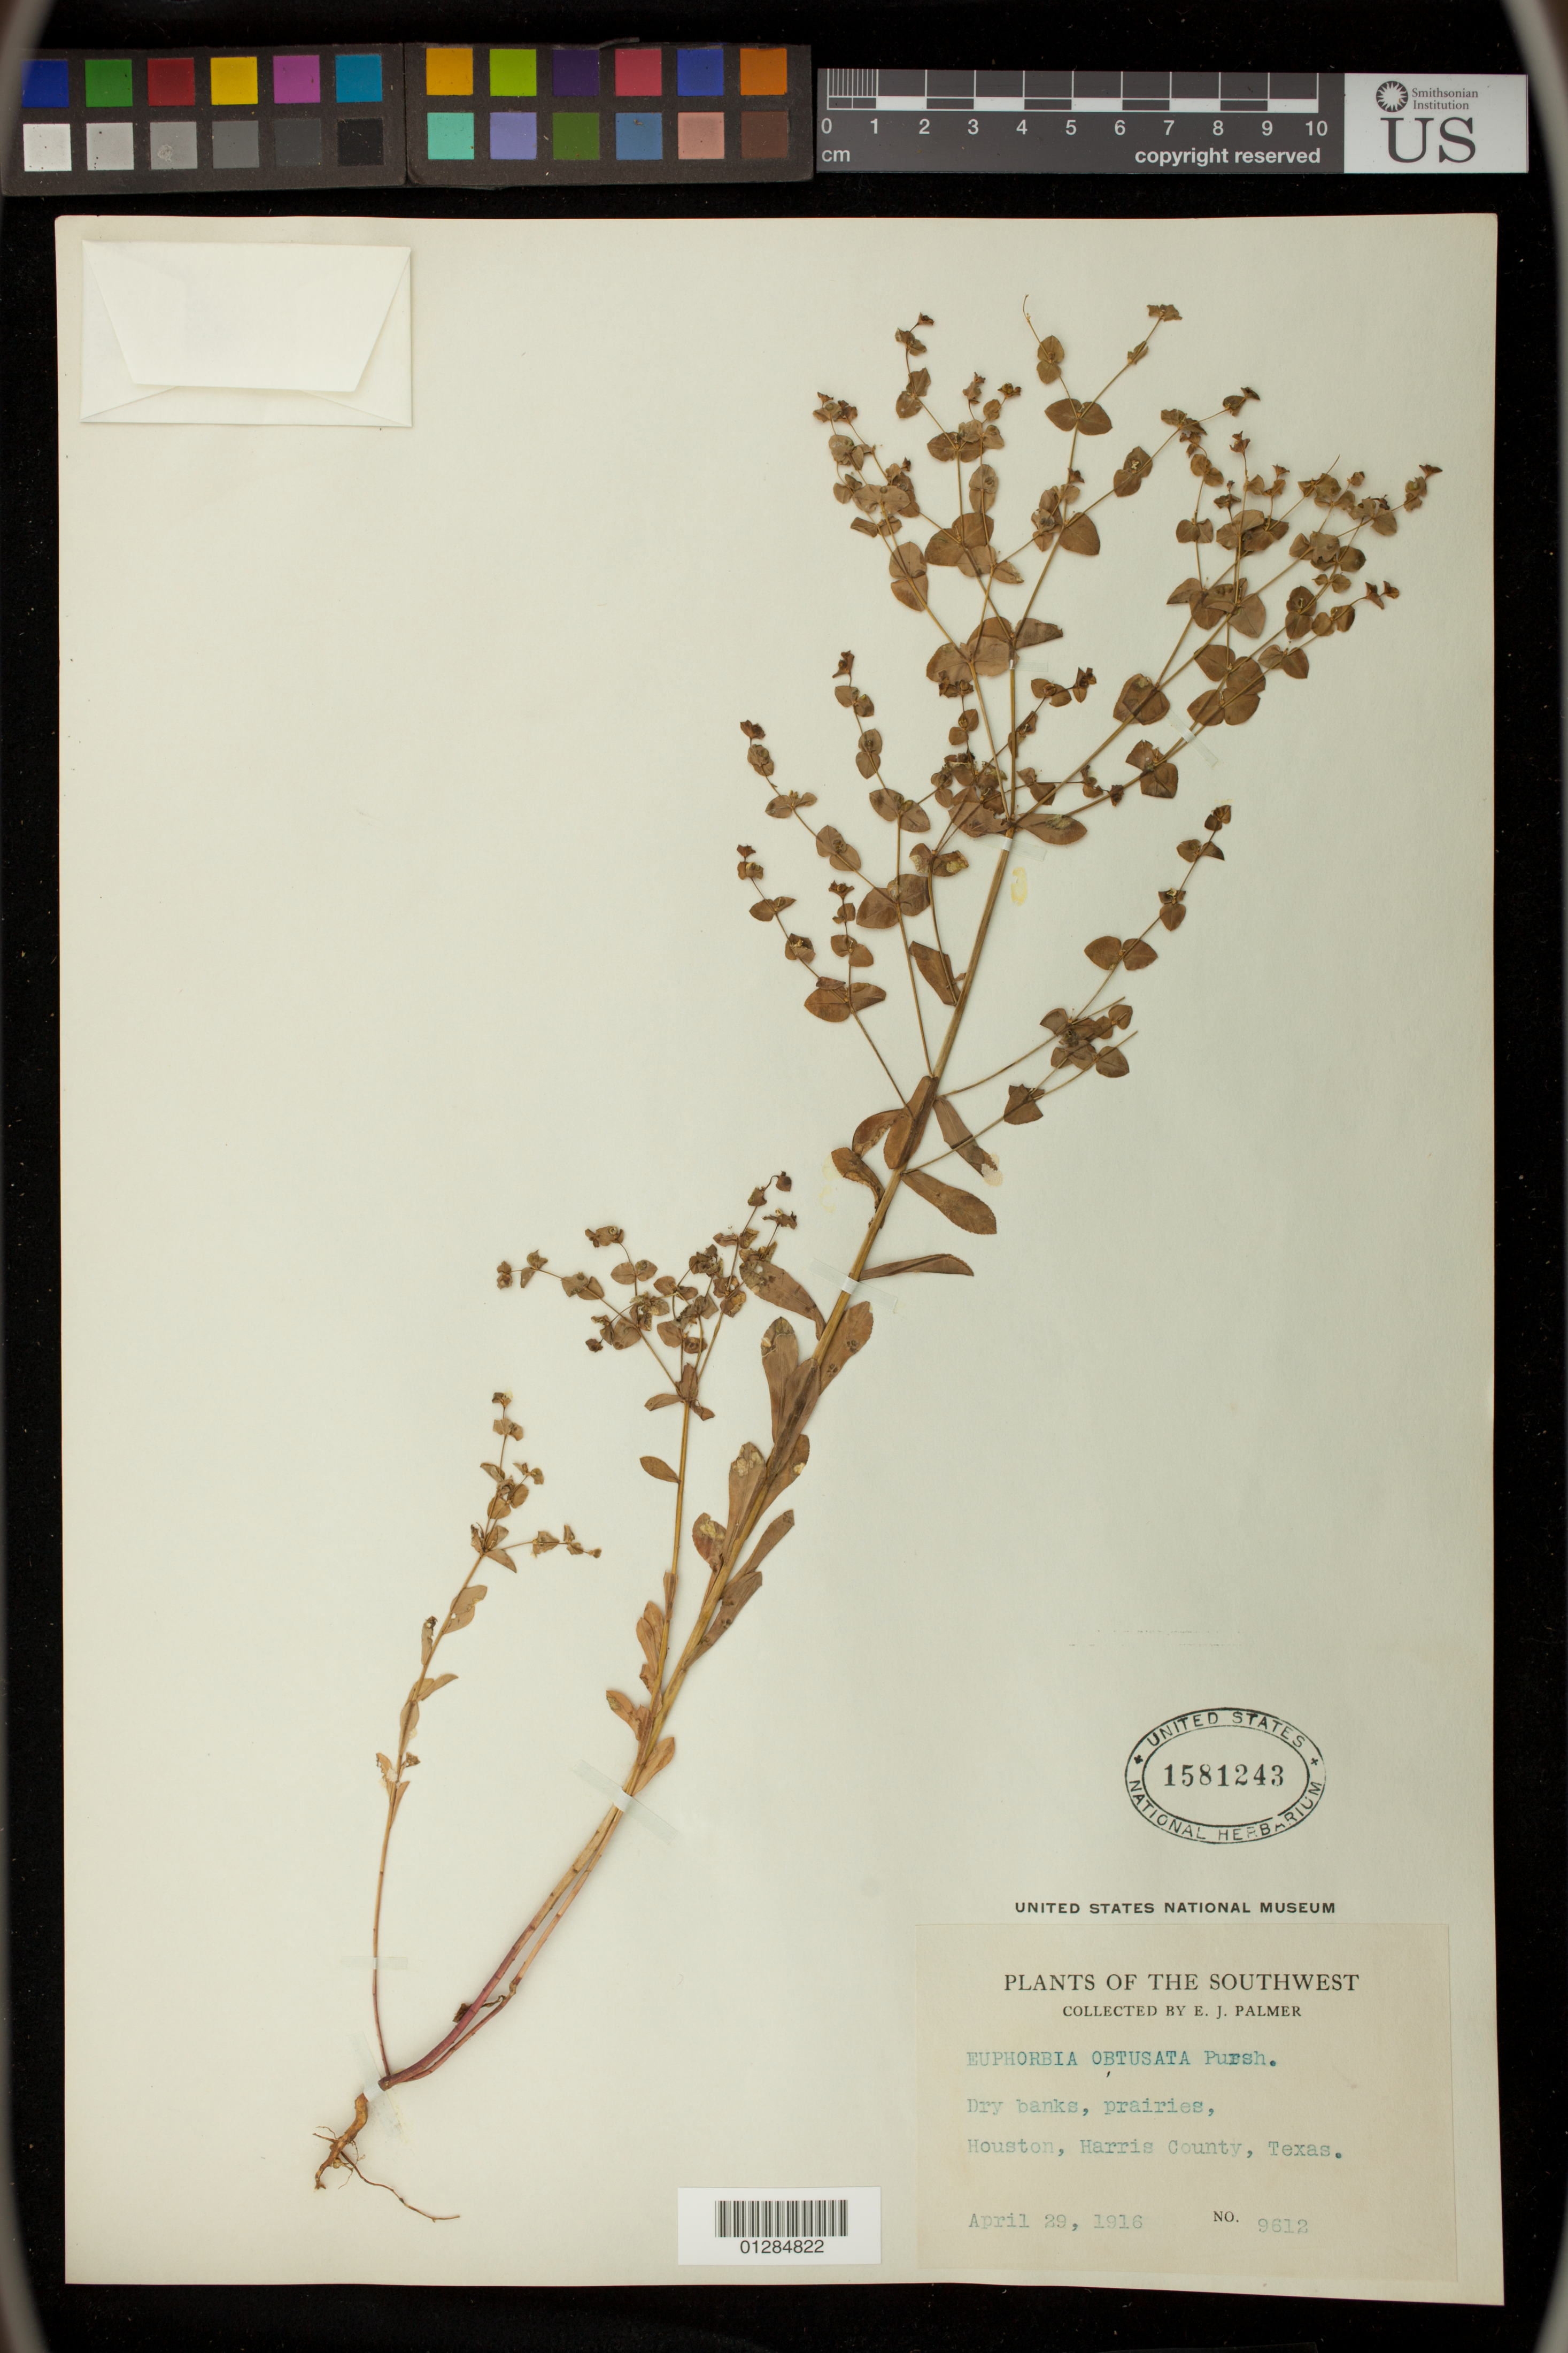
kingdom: Plantae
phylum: Tracheophyta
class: Magnoliopsida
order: Malpighiales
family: Euphorbiaceae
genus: Euphorbia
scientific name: Euphorbia spathulata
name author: Lam.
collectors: E. J. Palmer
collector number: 9612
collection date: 1916-04-29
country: United States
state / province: Texas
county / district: Harris County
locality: Houston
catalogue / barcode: US 1581243